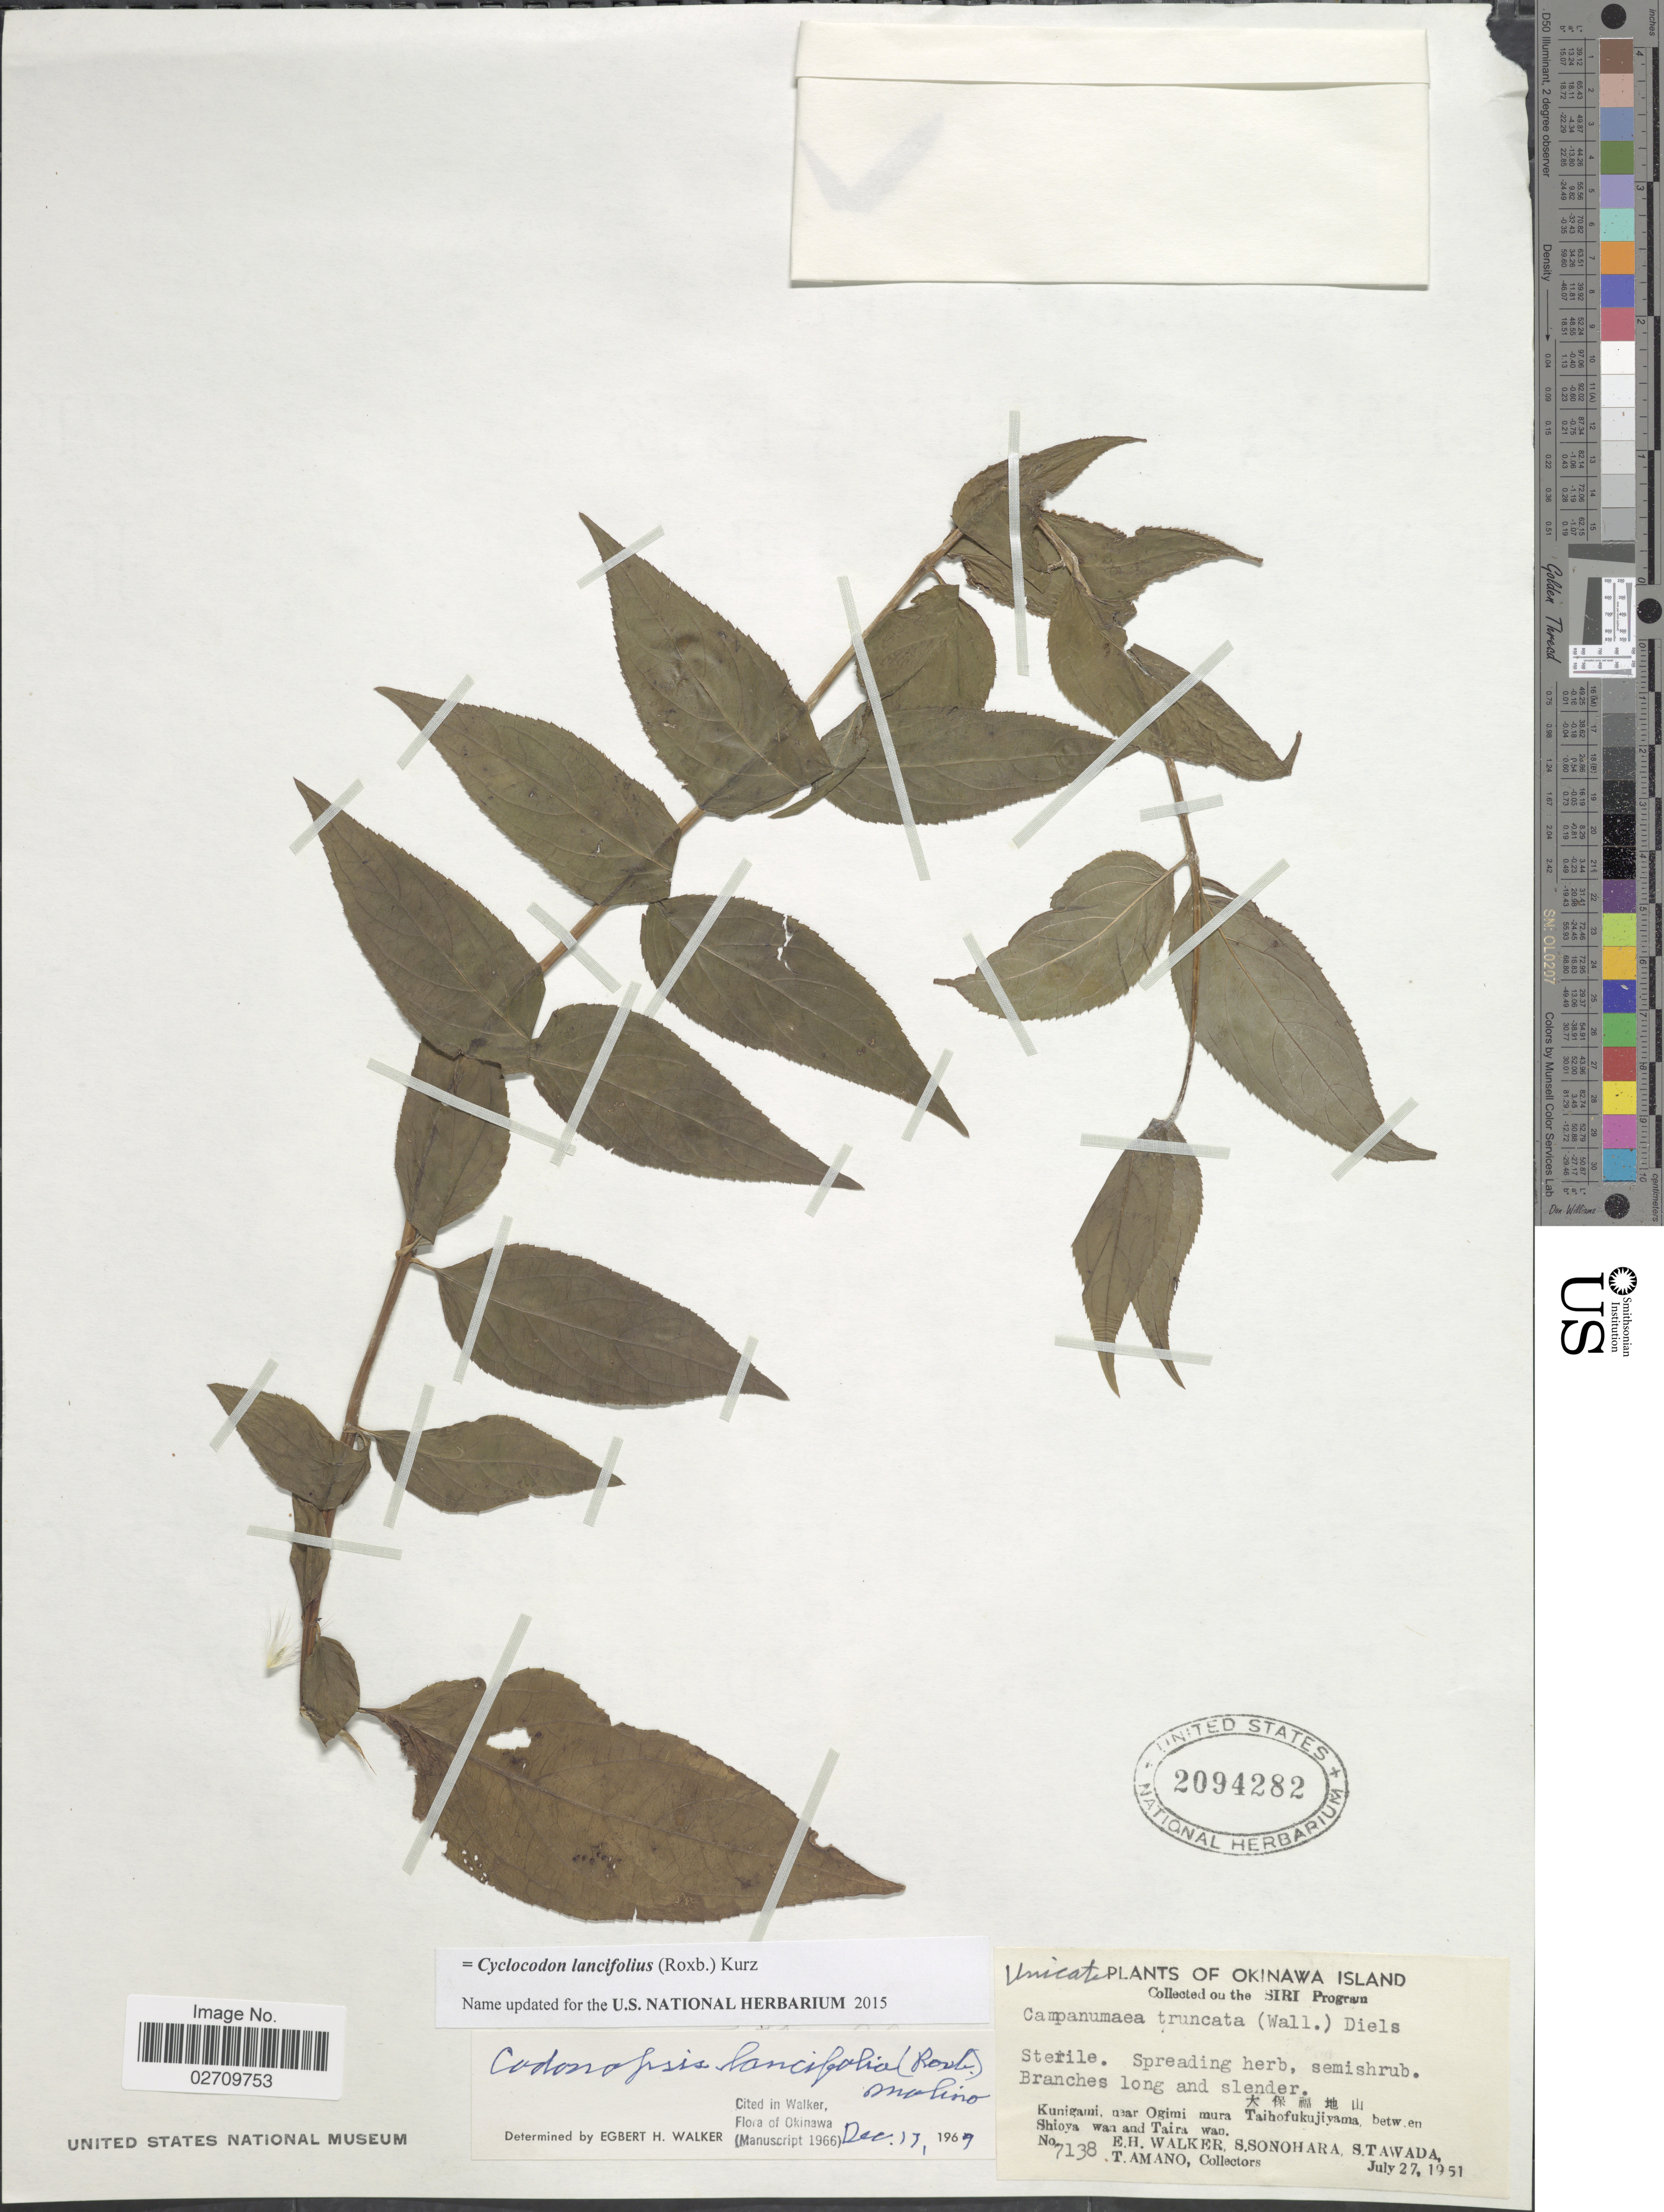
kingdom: Plantae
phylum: Tracheophyta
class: Magnoliopsida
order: Asterales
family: Campanulaceae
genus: Cyclocodon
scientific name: Cyclocodon lancifolius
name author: (Roxb.) Kurz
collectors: E. H. Walker, S. Sonohara, S. Tawada & T. Amano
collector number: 7138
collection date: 1951-07-27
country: Japan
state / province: Okinawa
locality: Kunigami near Ogimi mura Taihofukujiyama, between Shioya wan and Taira wan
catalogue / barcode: US 2094282